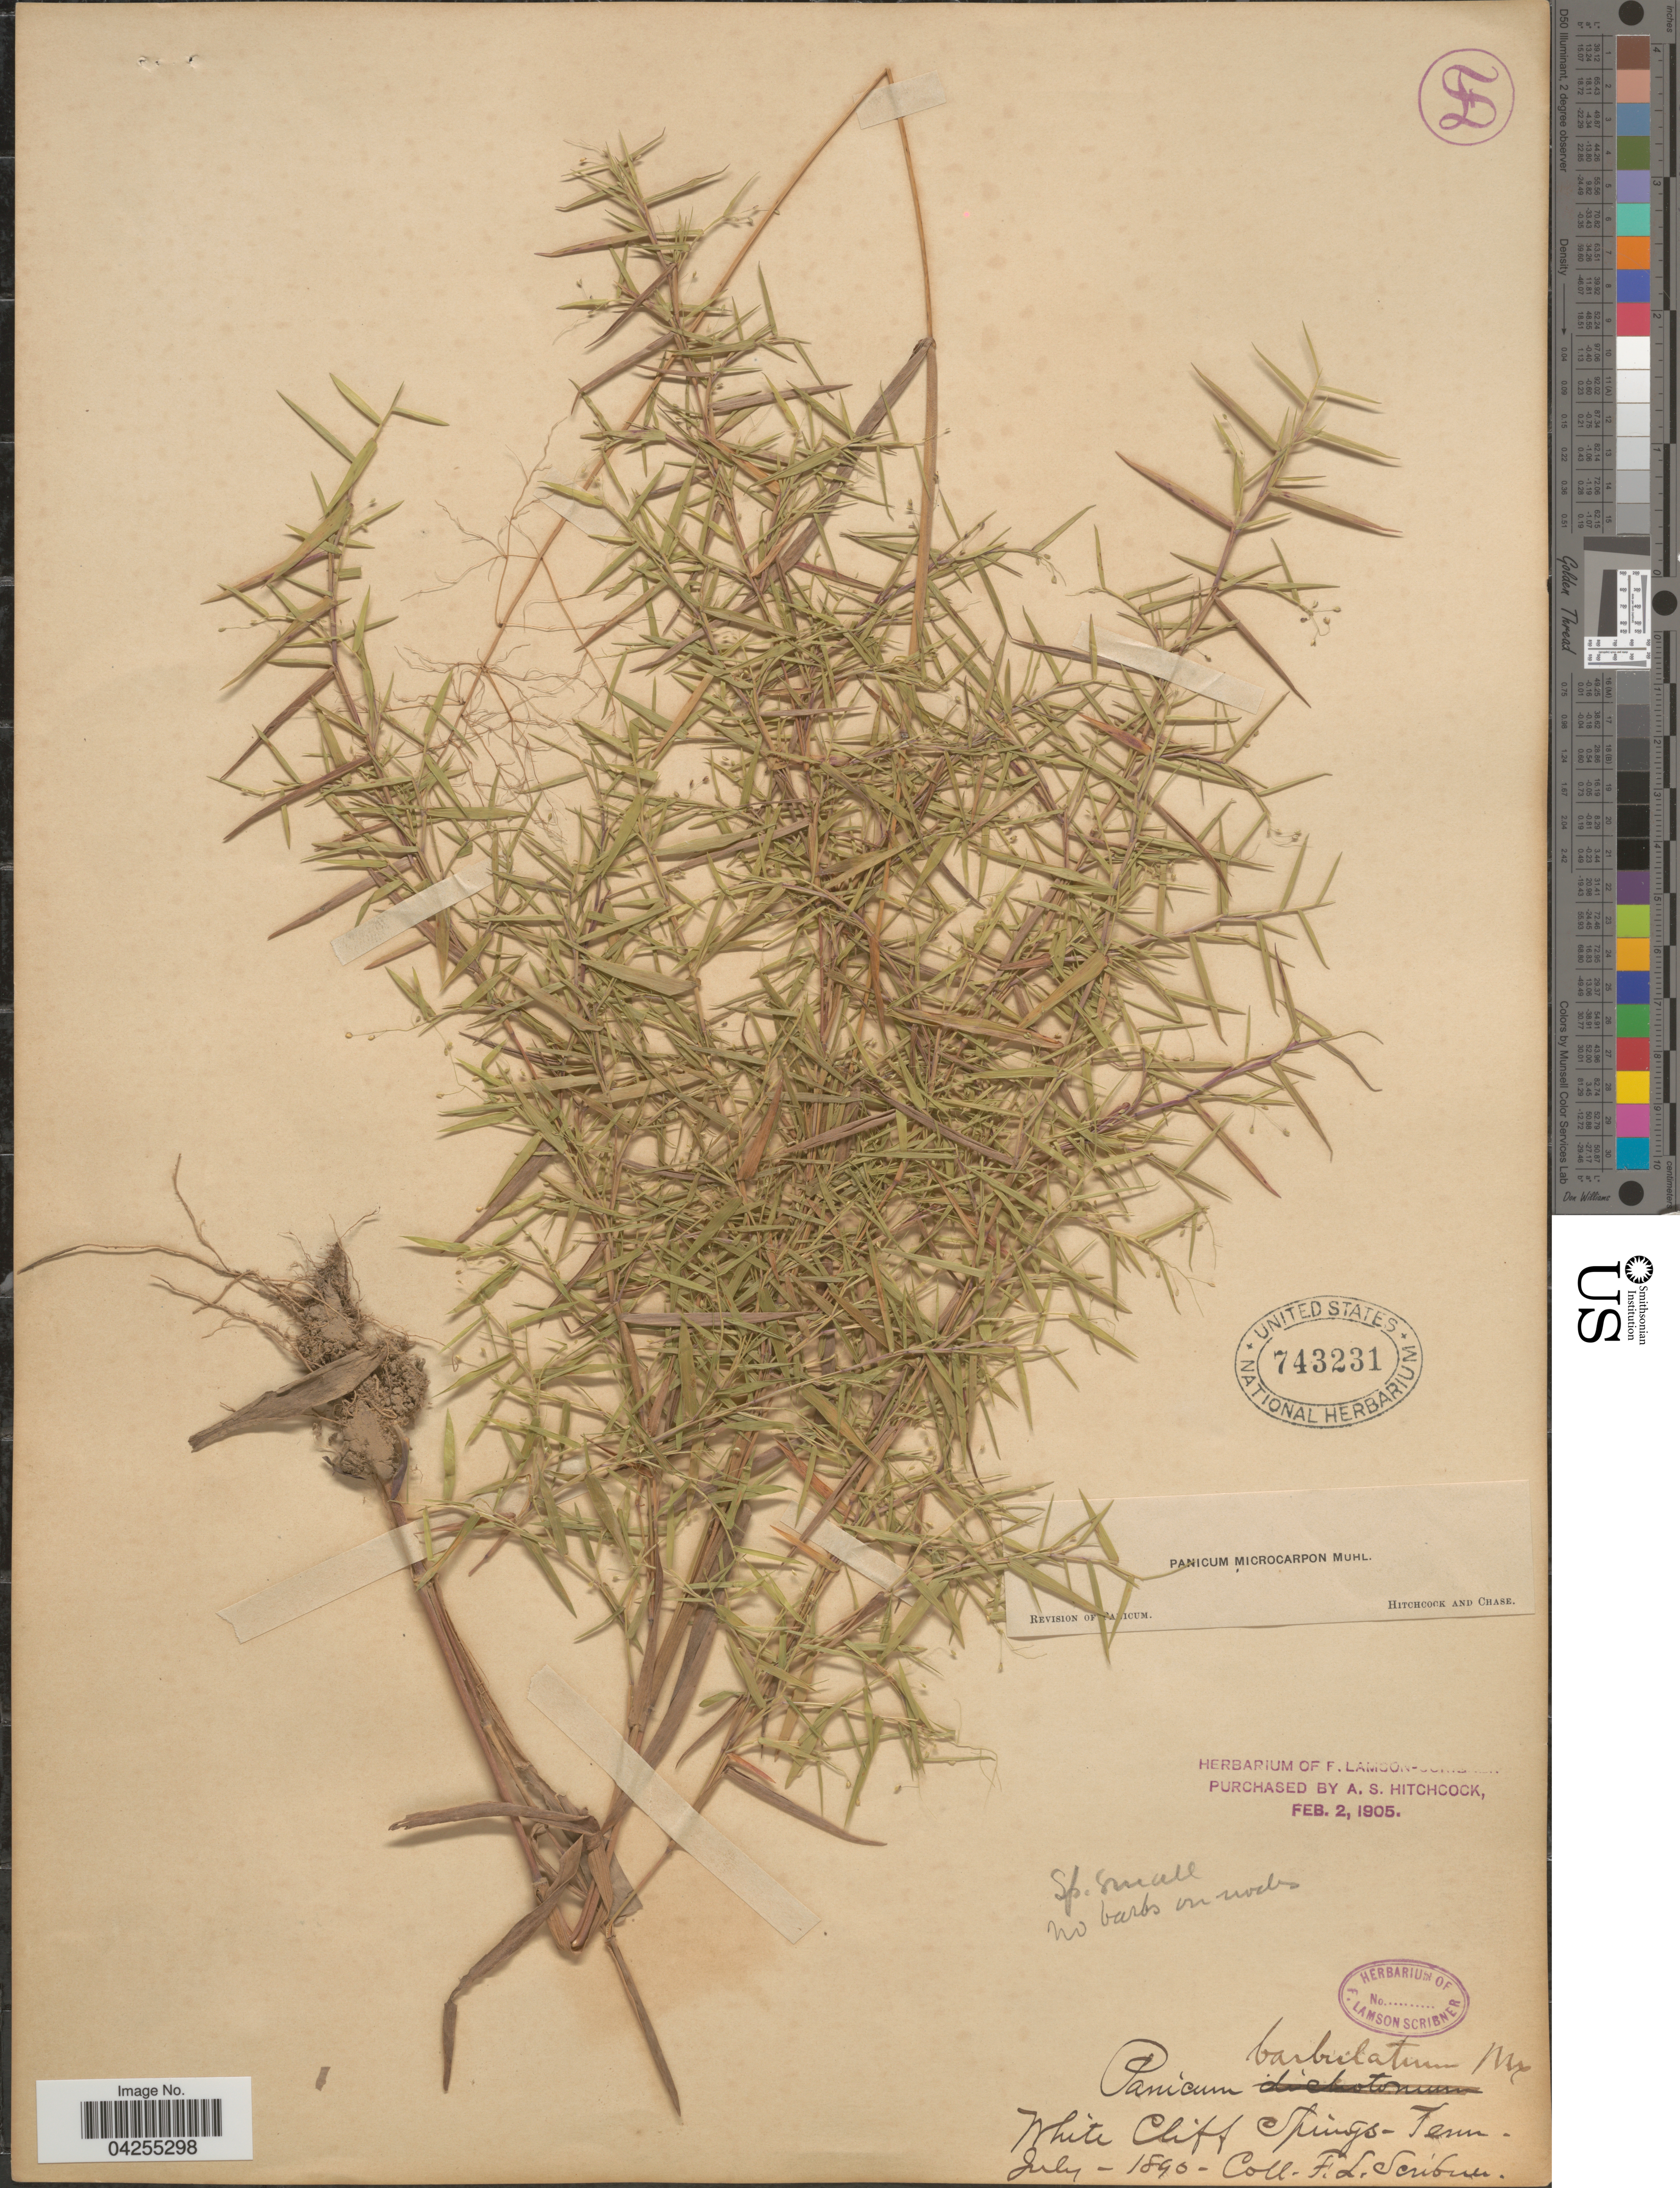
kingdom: Plantae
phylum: Tracheophyta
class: Liliopsida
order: Poales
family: Poaceae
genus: Dichanthelium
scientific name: Dichanthelium dichotomum var. dichotomum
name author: (L.) Gould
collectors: F. L. Scribner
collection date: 1890-07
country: United States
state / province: Tennessee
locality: White Cliff Springs.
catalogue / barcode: US 743231